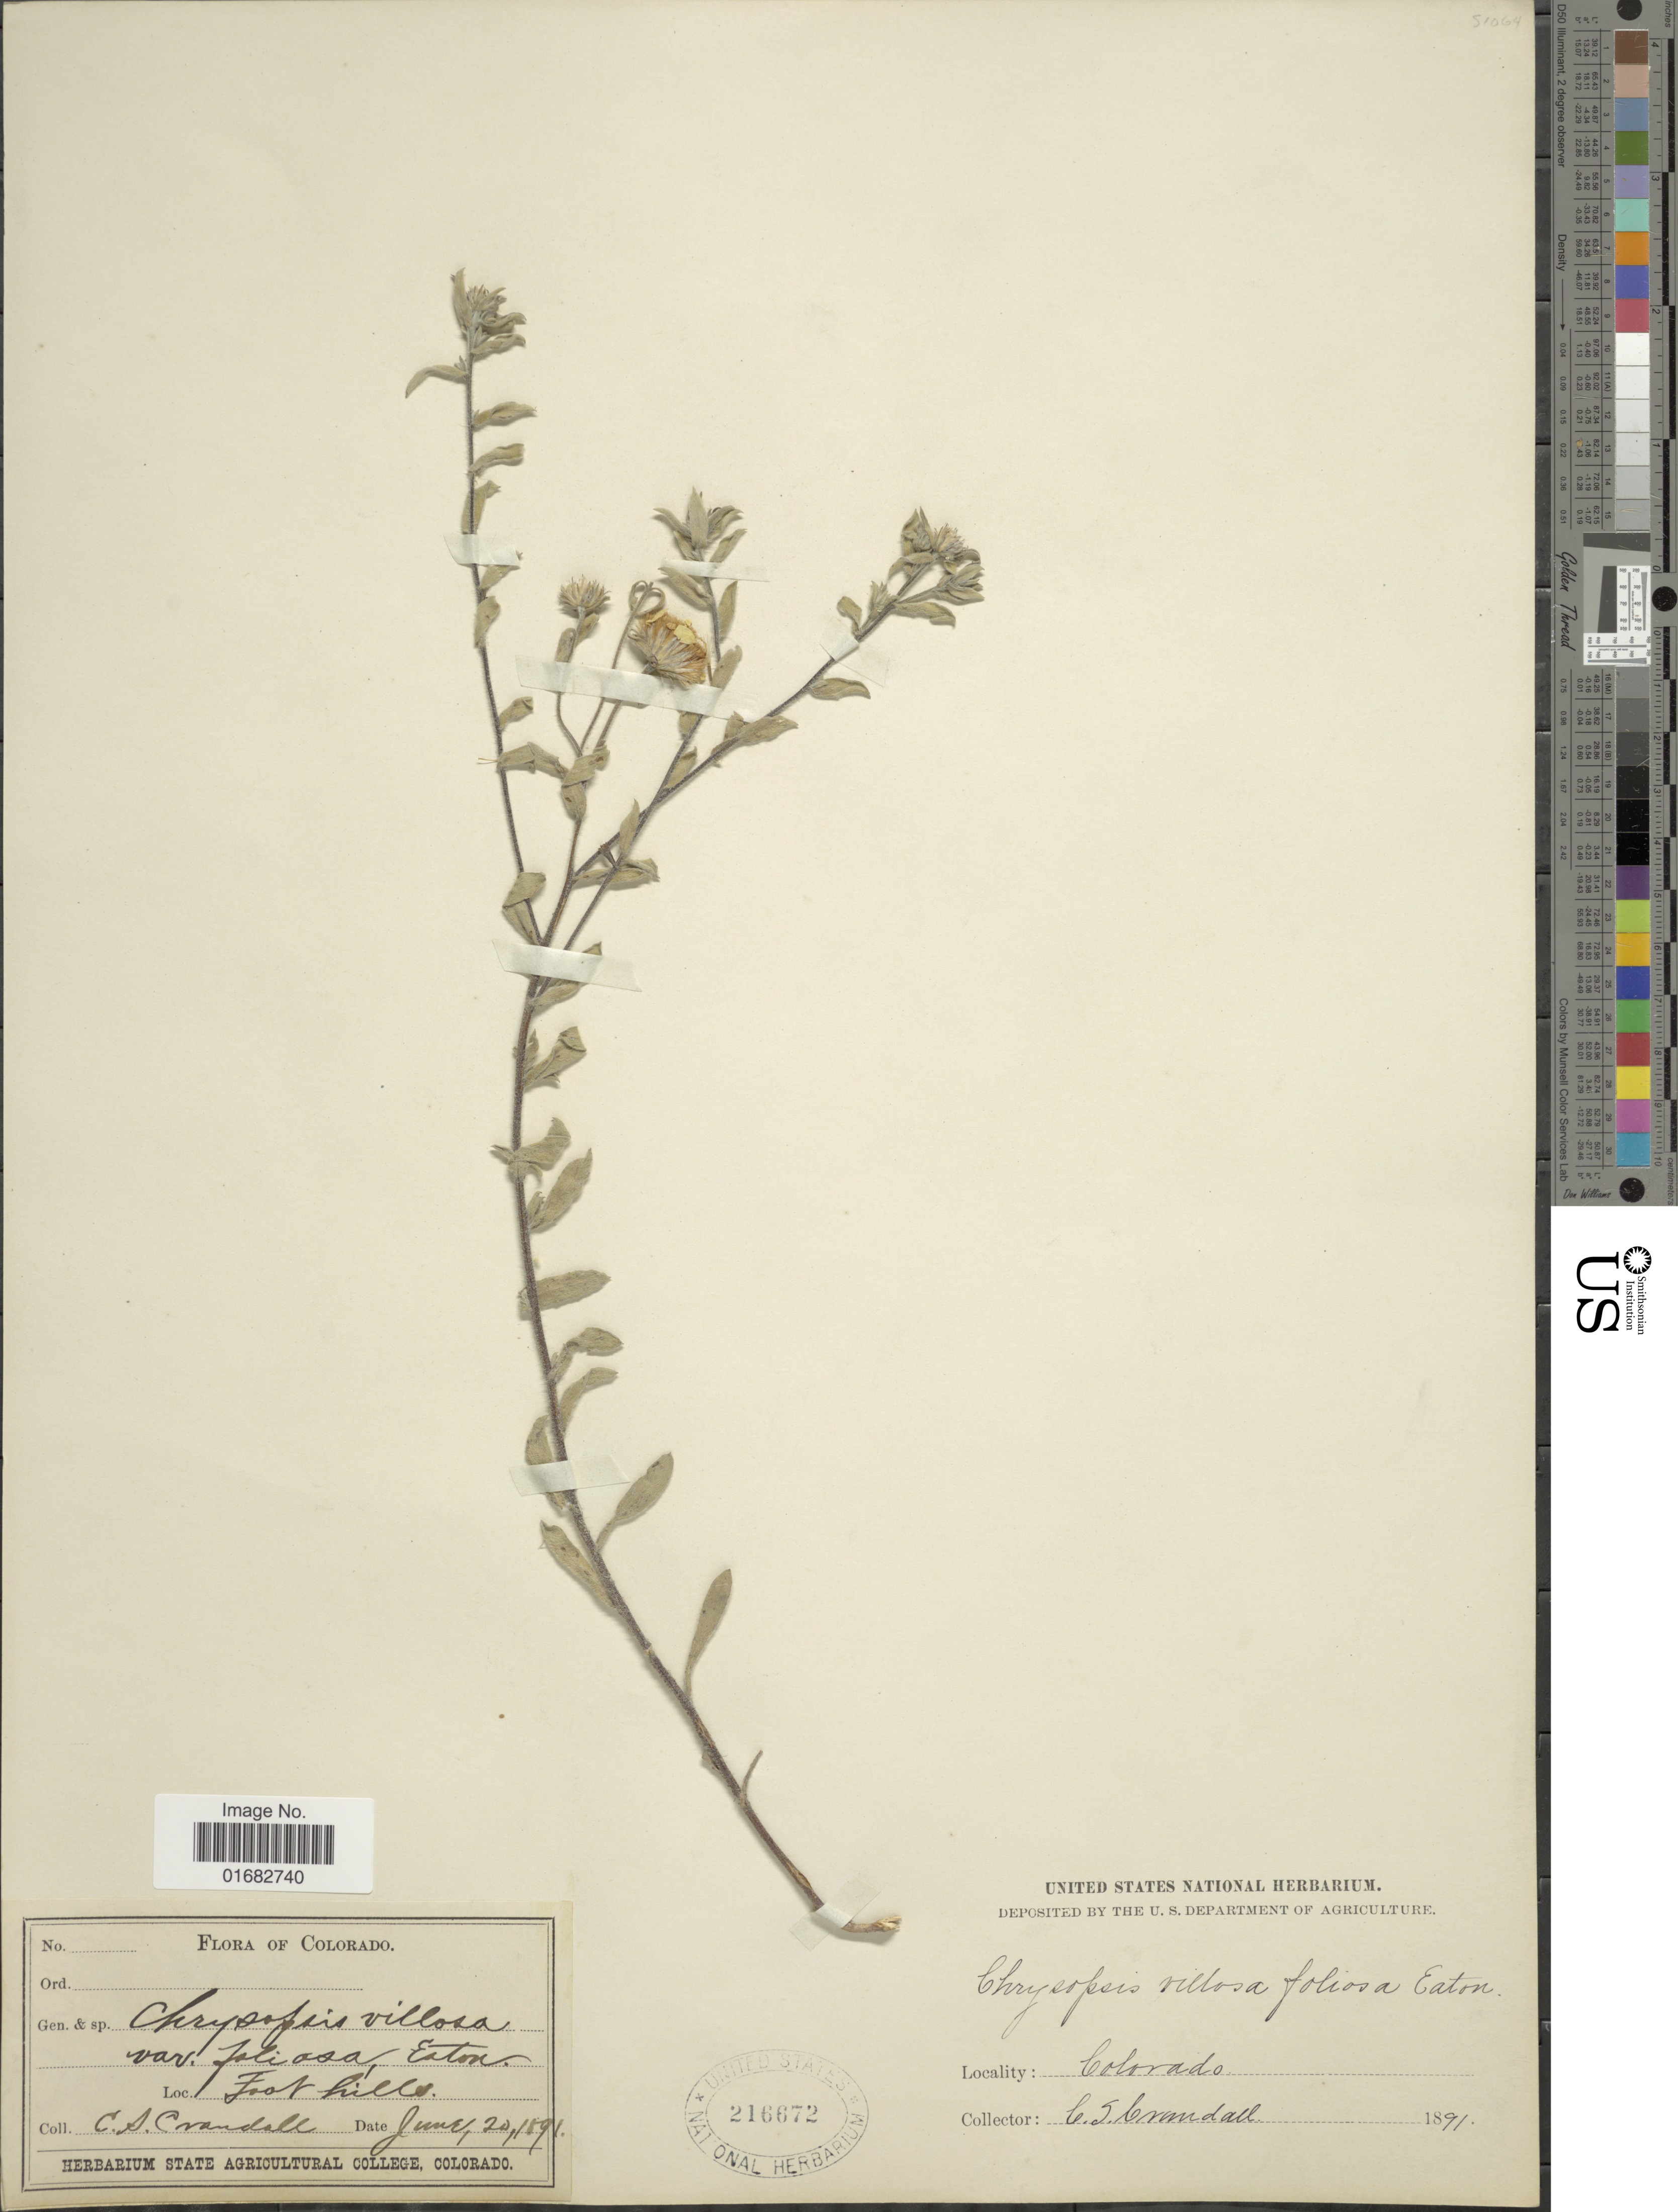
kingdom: Plantae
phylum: Tracheophyta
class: Magnoliopsida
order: Asterales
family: Asteraceae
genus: Heterotheca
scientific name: Heterotheca villosa var. foliosa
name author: (Nutt.) V.L. Harms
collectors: C. Crandall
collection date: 1891-06-20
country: United States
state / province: Colorado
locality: Foothills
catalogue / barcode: US 216672